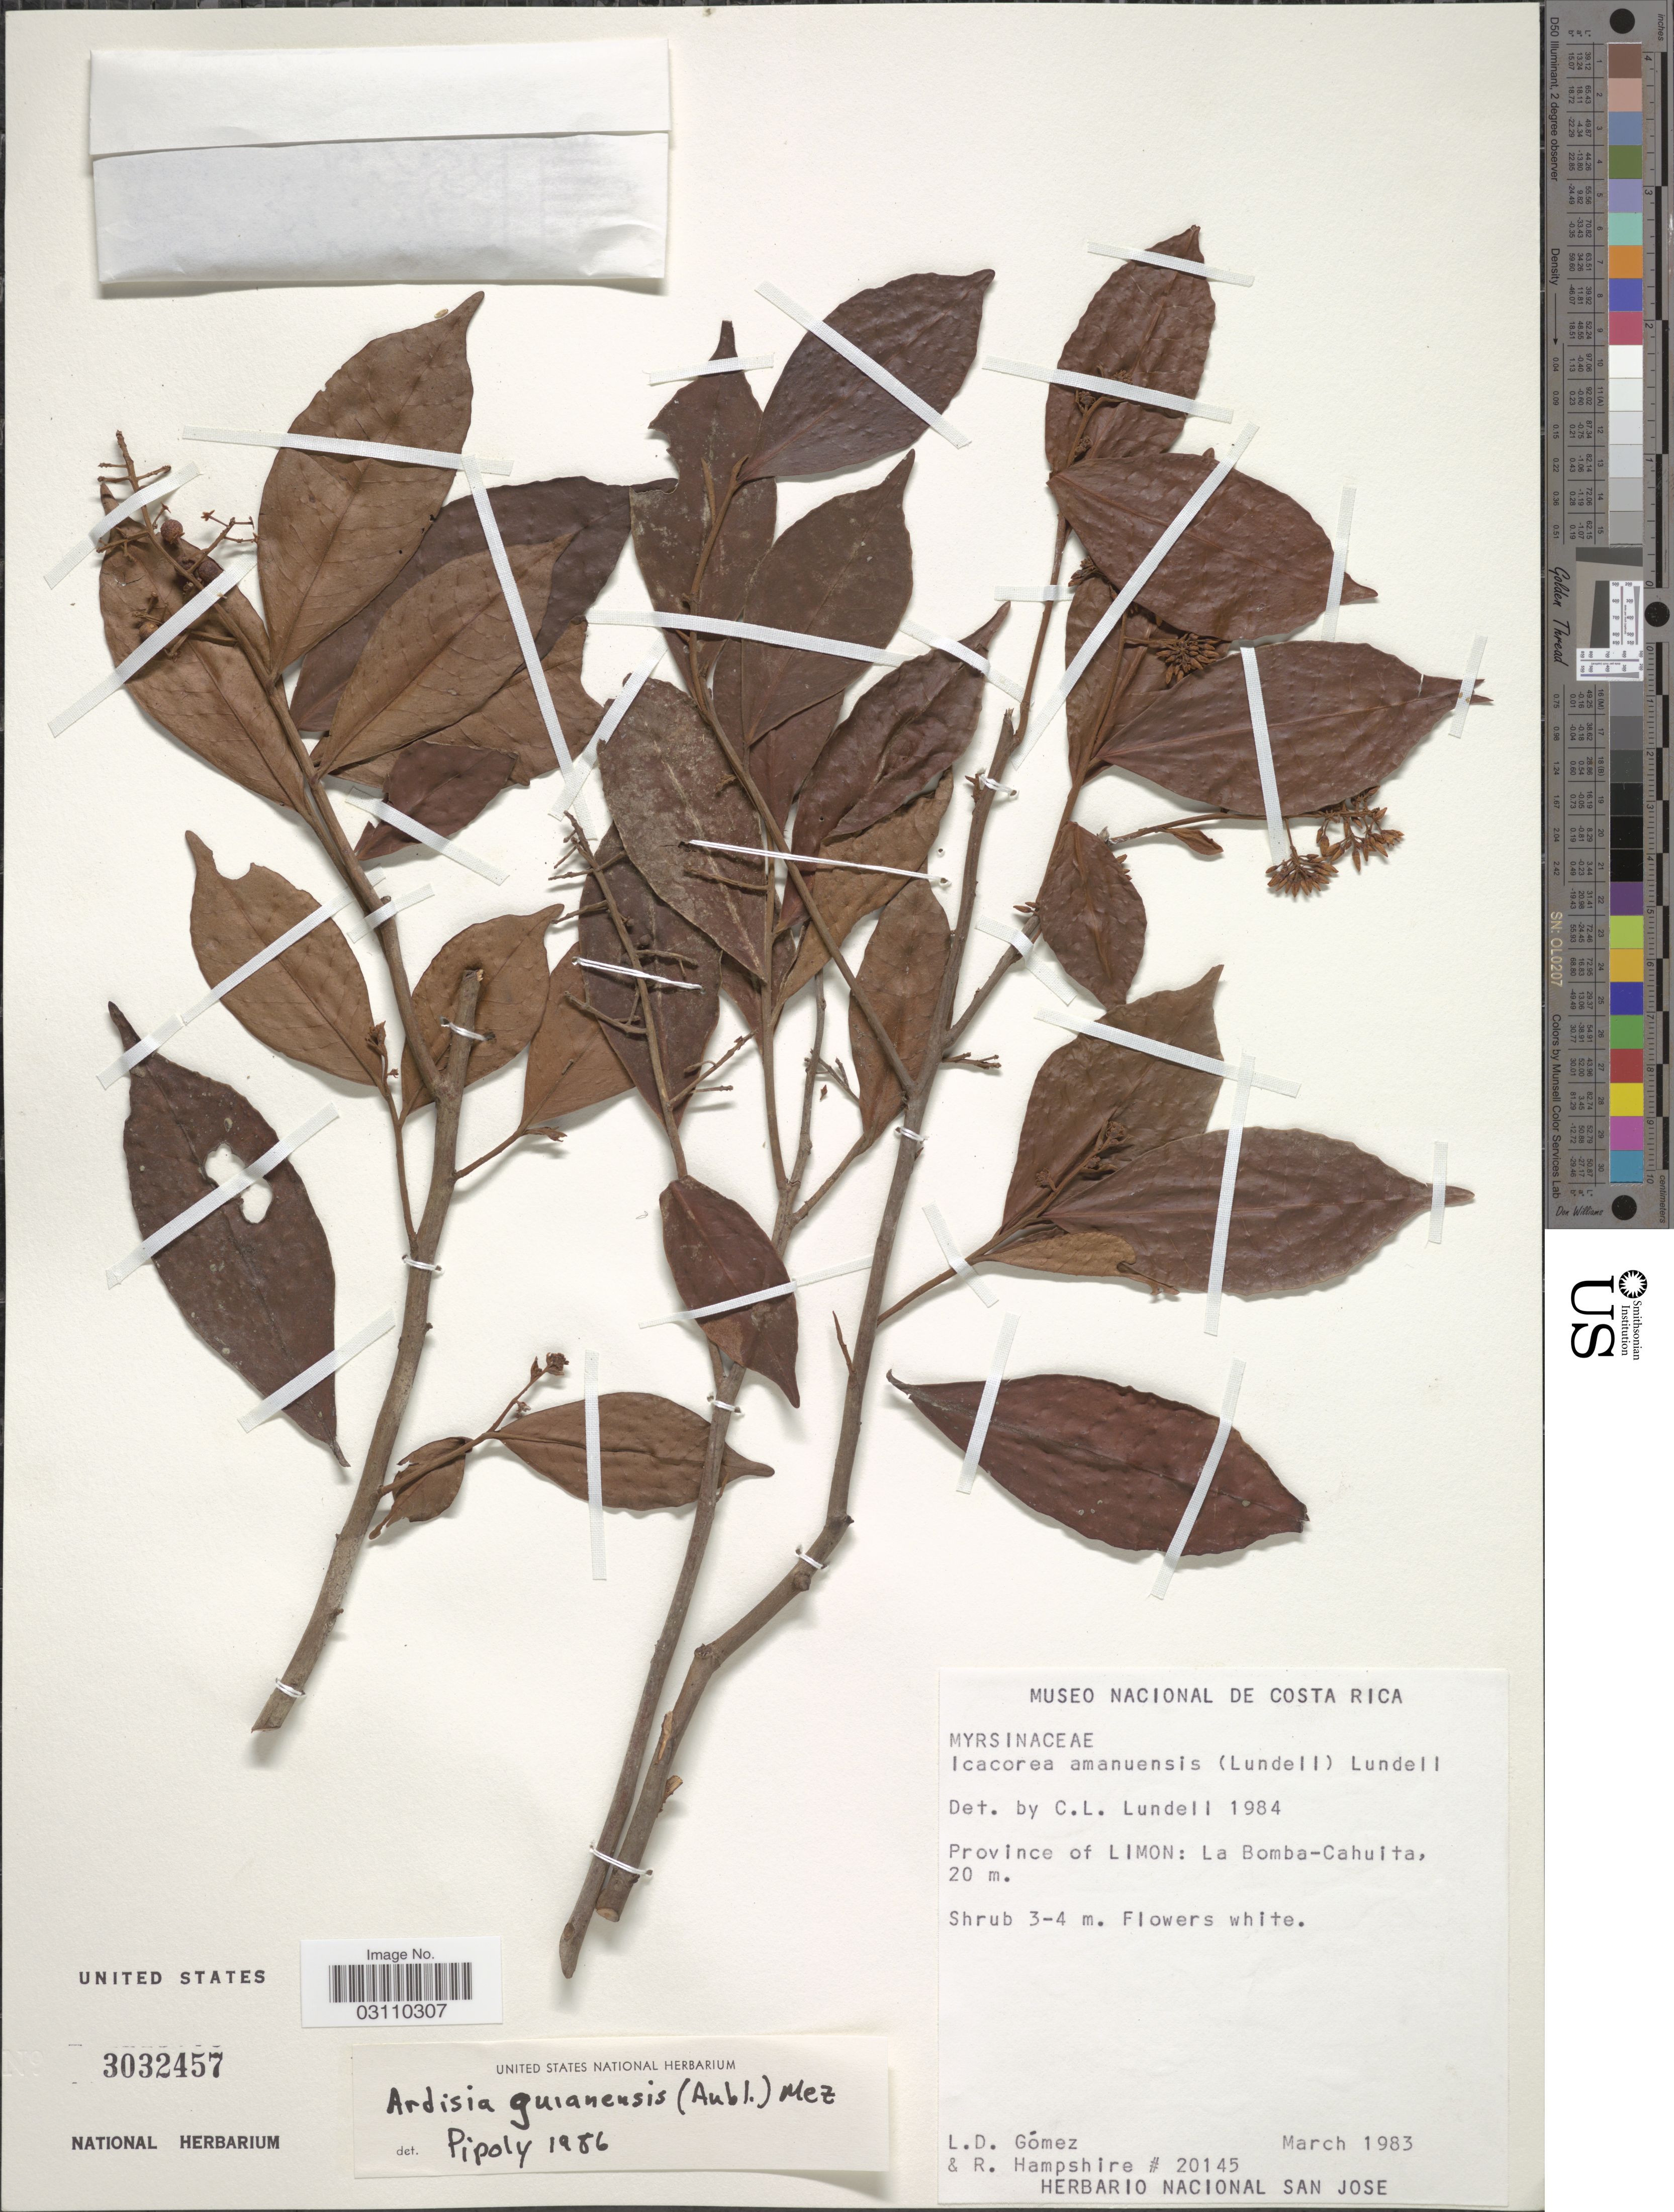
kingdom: Plantae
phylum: Tracheophyta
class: Magnoliopsida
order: Ericales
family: Primulaceae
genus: Ardisia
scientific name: Ardisia guianensis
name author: (Aubl.) Mez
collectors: L. D. Gómez & R. Hampshire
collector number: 20145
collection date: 1983-03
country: Costa Rica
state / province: Limón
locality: La Bomba-Cahuita.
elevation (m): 20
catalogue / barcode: US 3032457